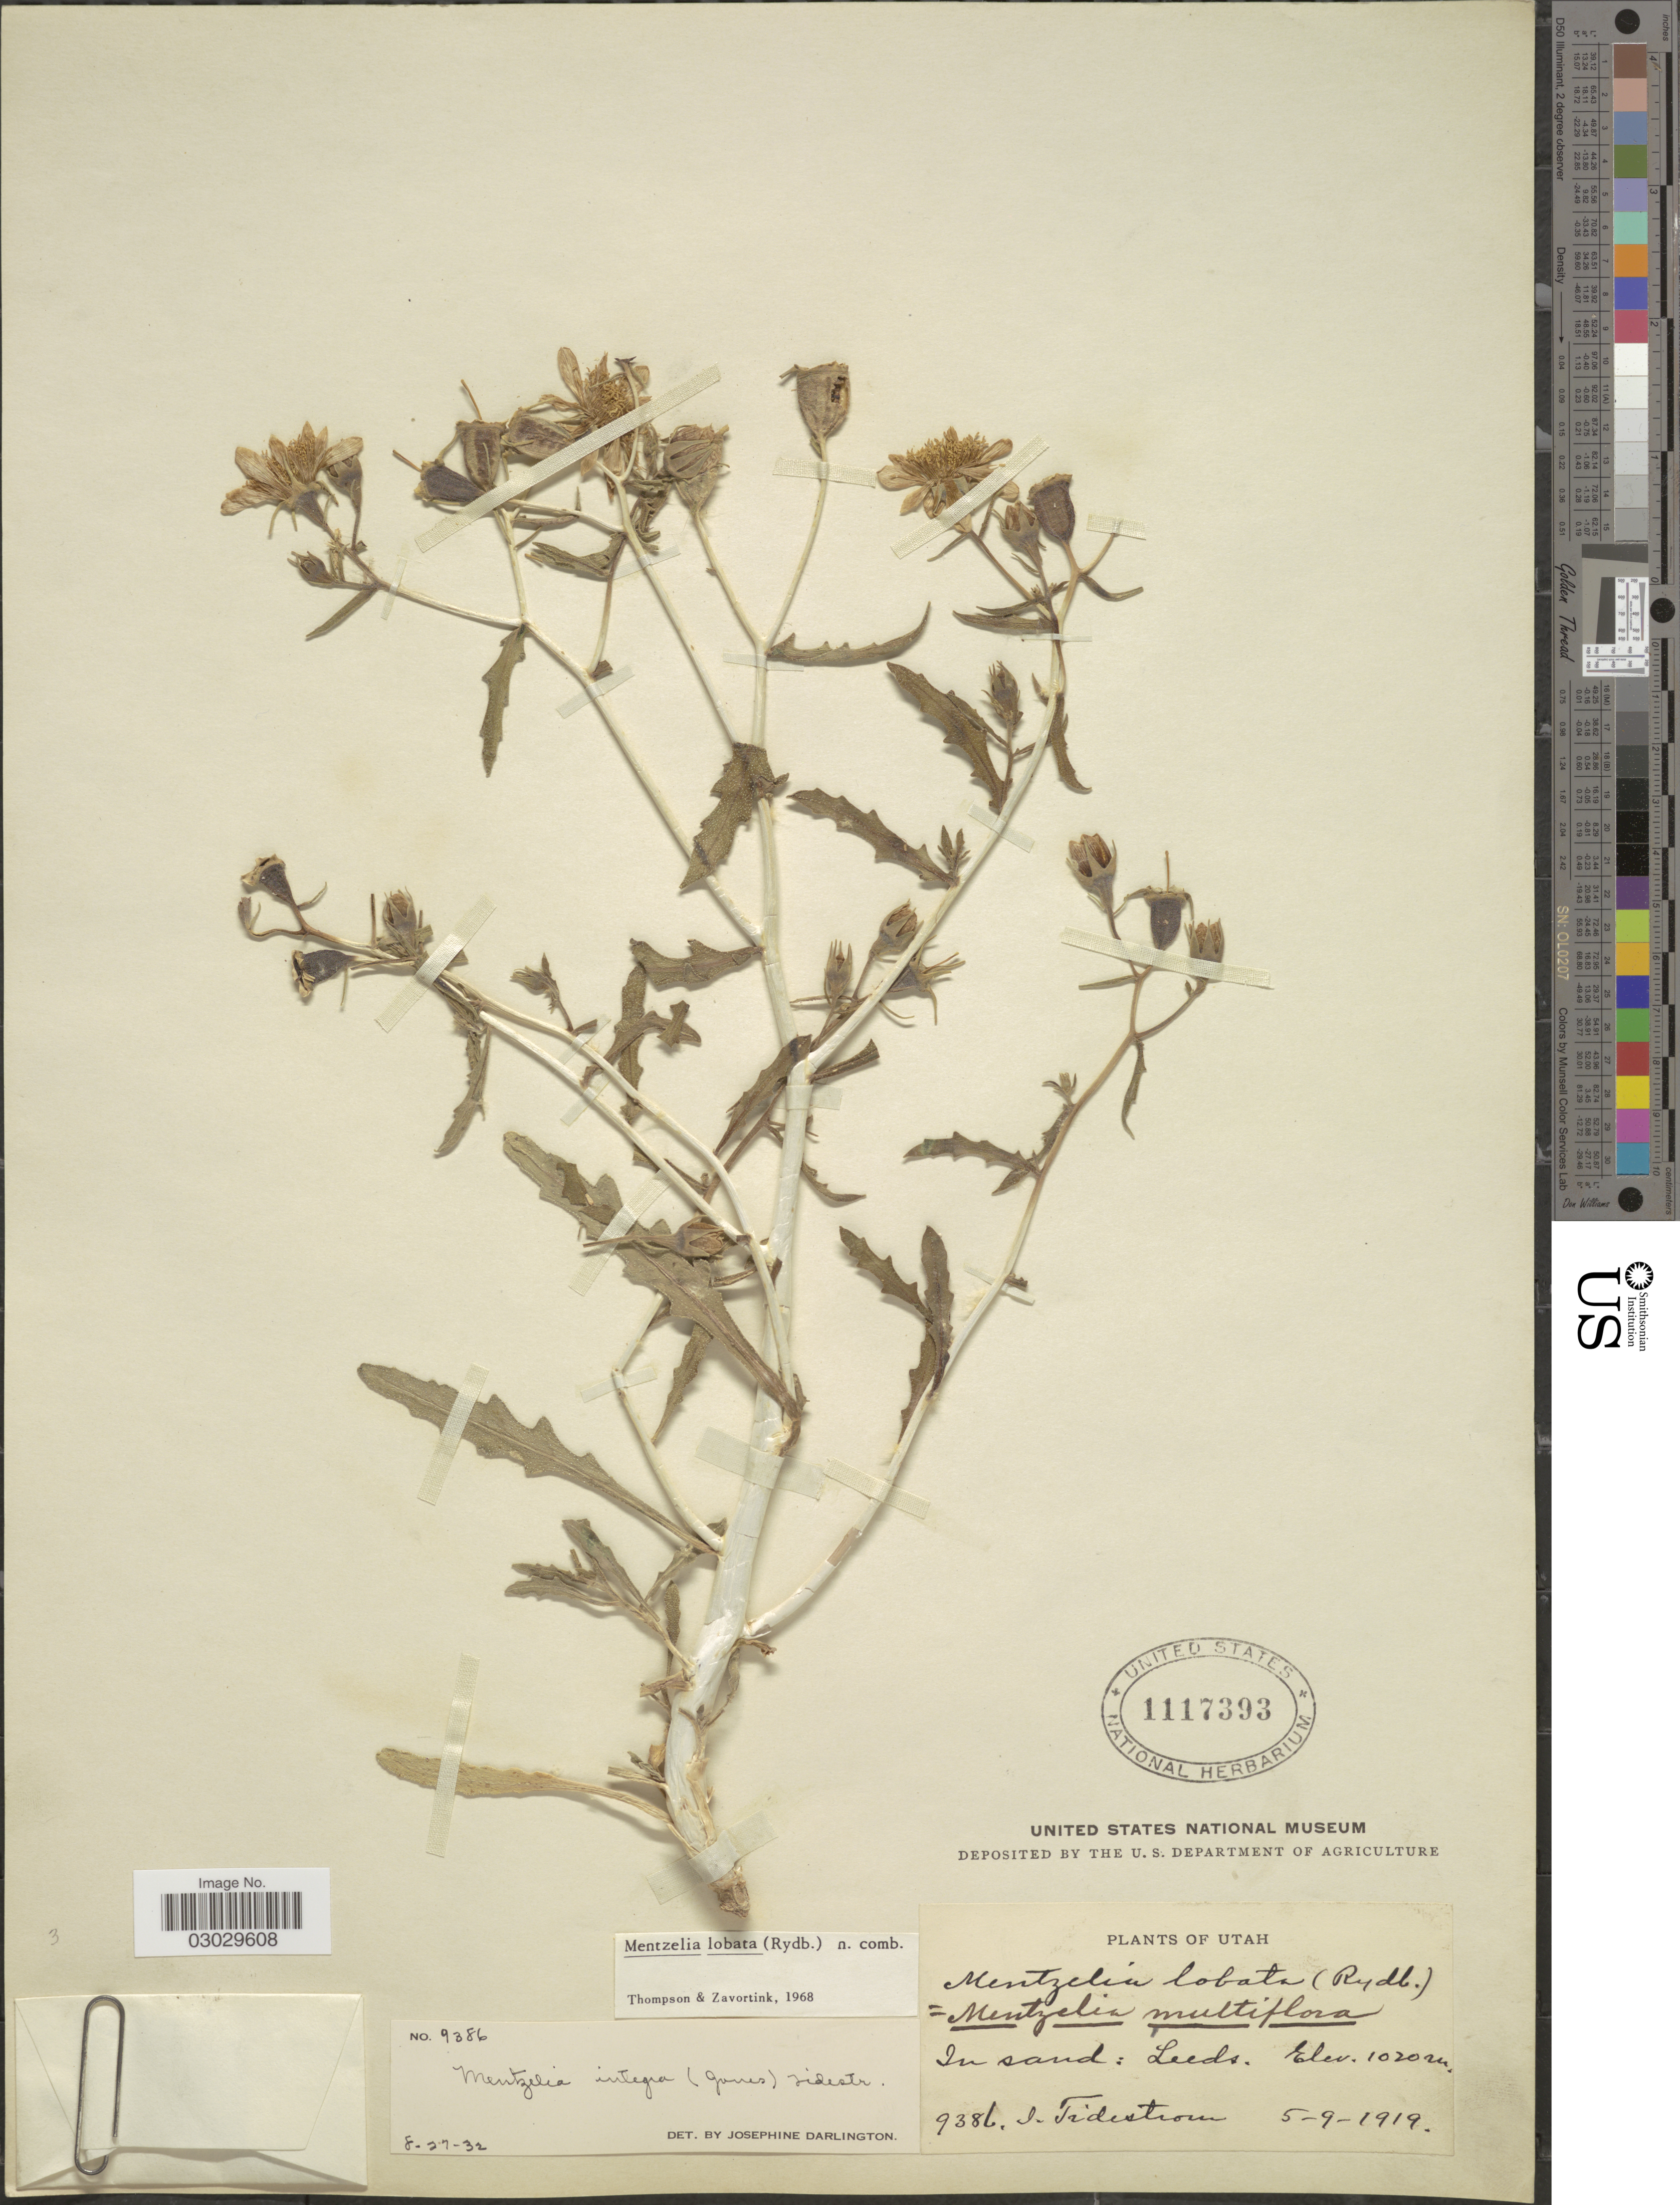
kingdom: Plantae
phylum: Tracheophyta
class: Magnoliopsida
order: Cornales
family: Loasaceae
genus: Mentzelia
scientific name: Mentzelia integra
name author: (M.E. Jones) Tidestr.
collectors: I. F. Tidestrom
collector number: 9386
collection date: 1919-05-09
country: United States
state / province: Utah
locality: In sand: Leeds.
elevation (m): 1020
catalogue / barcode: US 1117393